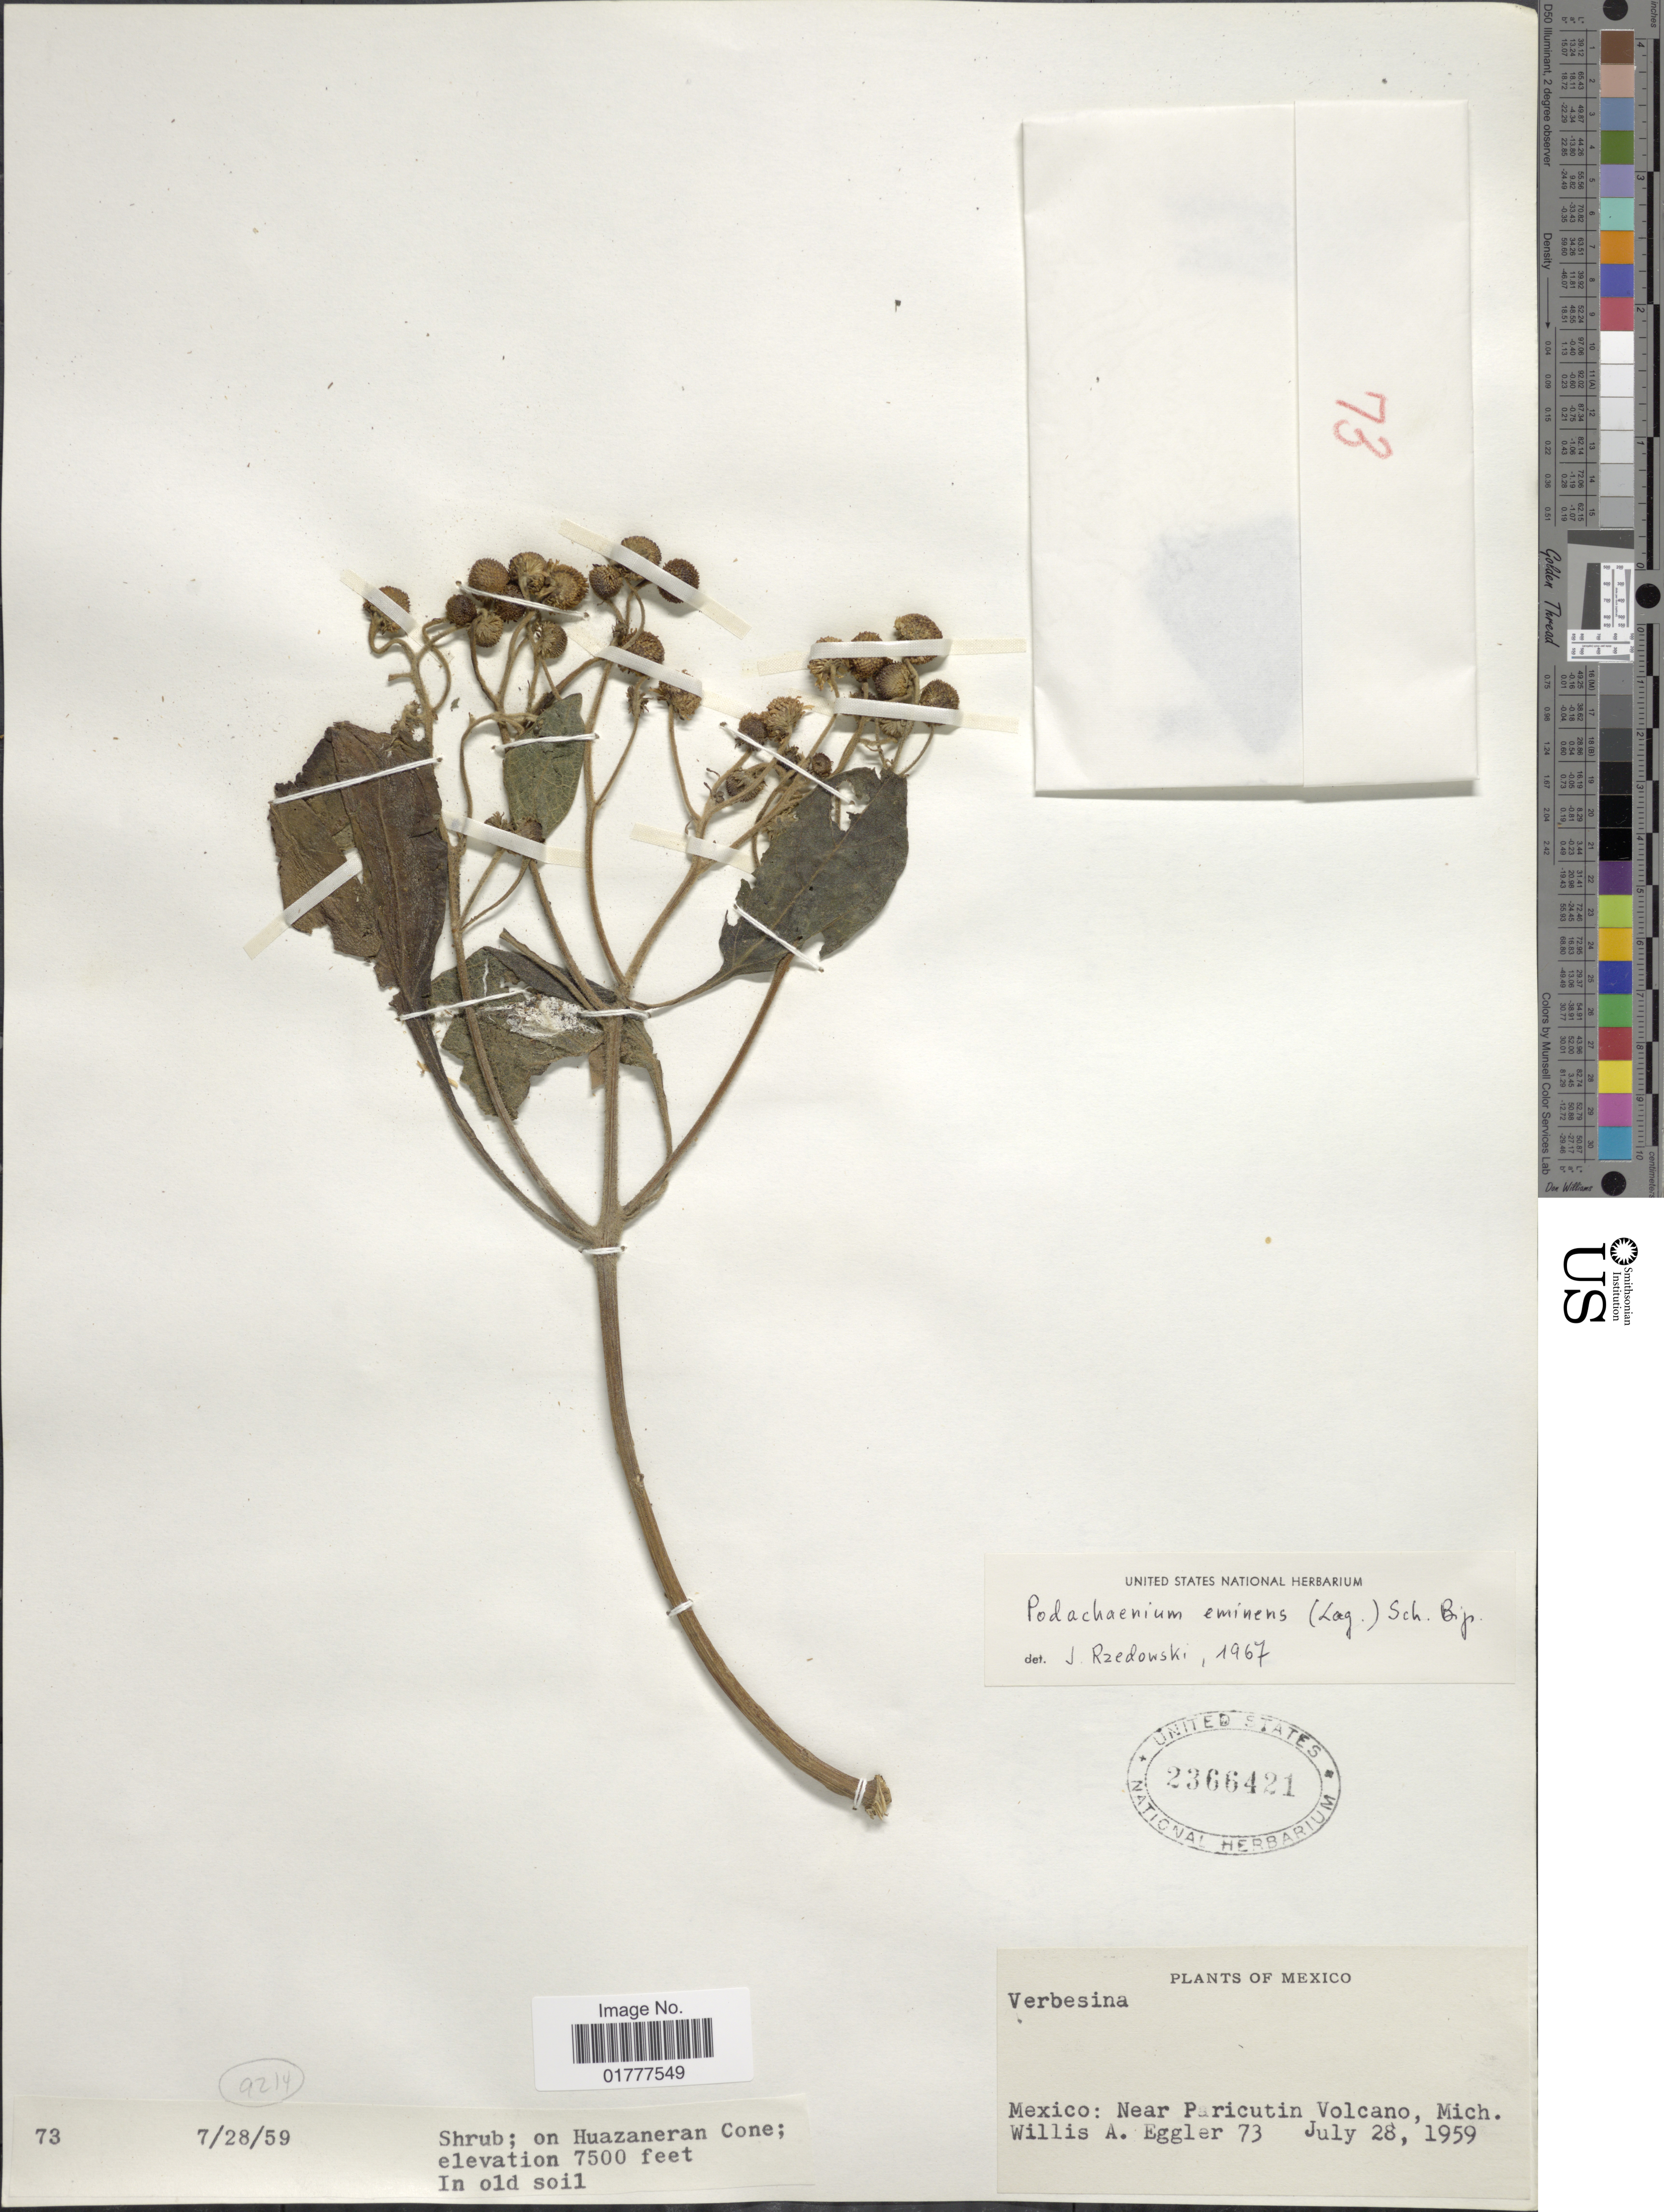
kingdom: Plantae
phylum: Tracheophyta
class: Magnoliopsida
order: Asterales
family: Asteraceae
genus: Podachaenium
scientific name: Podachaenium eminens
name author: (Lag.) Sch. Bip. ex Sch. Bip.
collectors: W. A. Eggler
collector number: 73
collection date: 1959-07-28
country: Mexico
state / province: Michoacán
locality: Mexico: Near Paricutin Volcano, Mich. On Huazaneran Cone.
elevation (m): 2286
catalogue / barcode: US 2366421